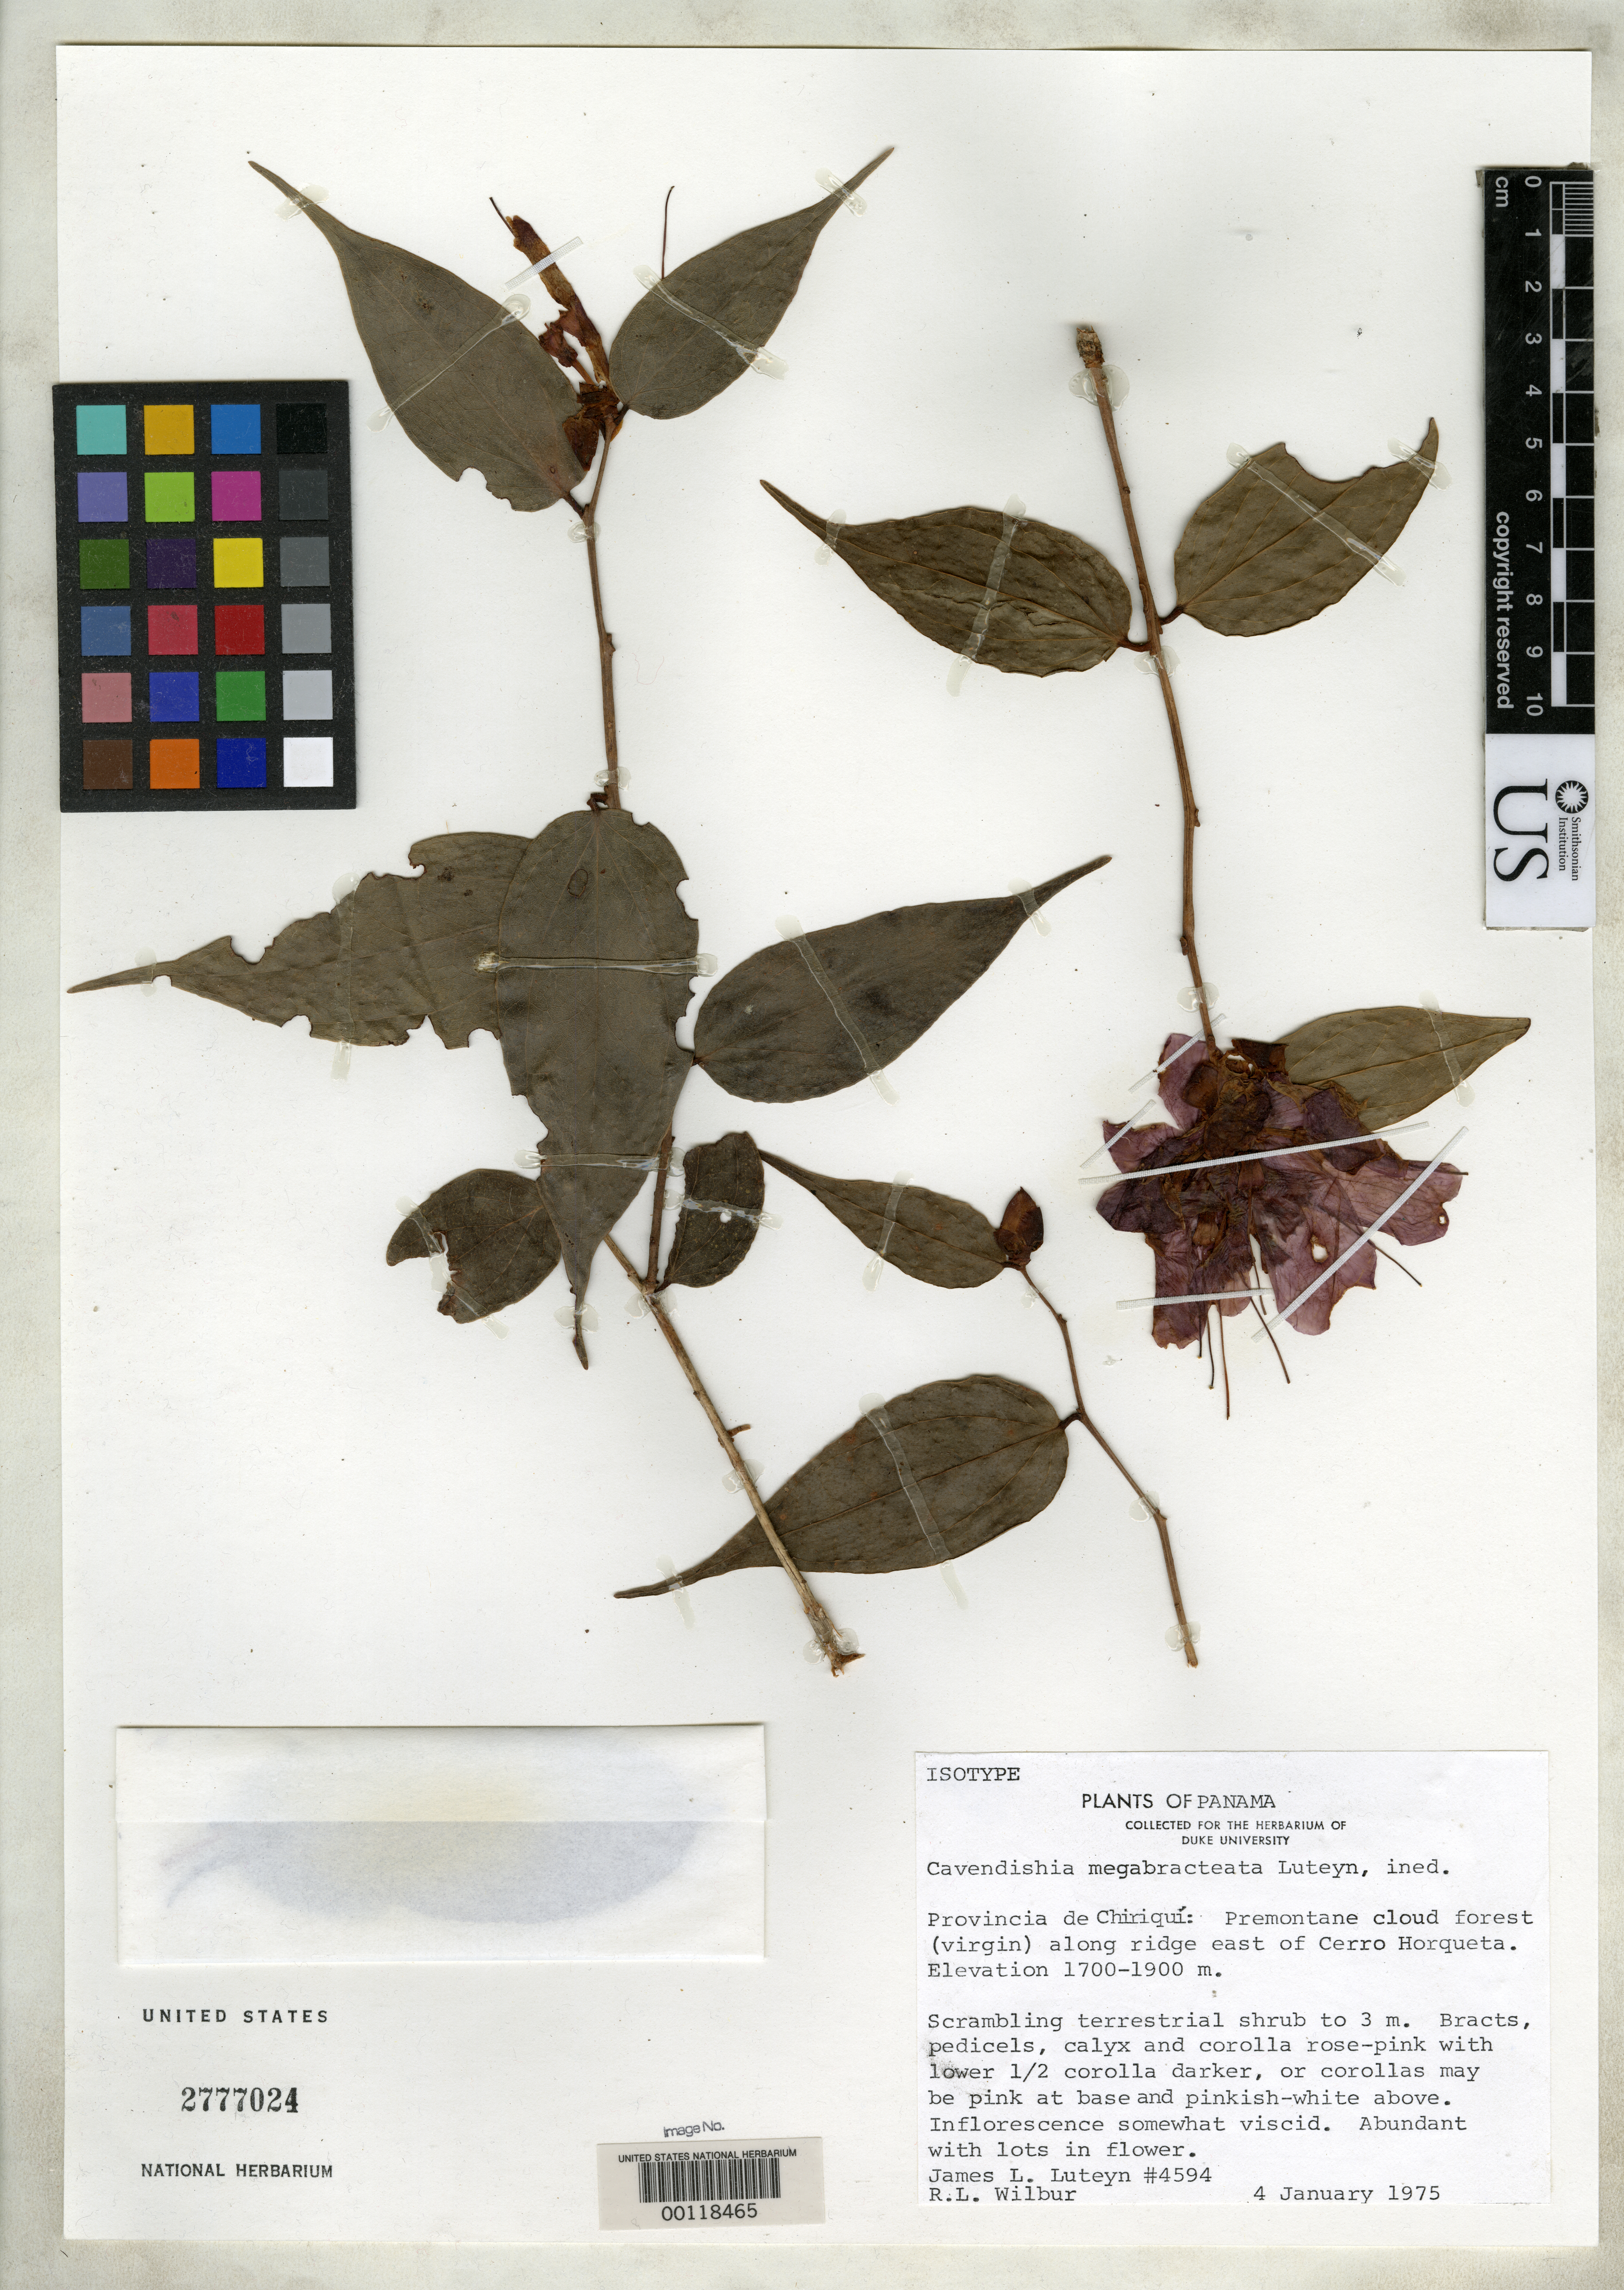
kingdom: Plantae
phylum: Tracheophyta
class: Magnoliopsida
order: Ericales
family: Ericaceae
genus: Cavendishia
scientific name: Cavendishia megabracteata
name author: Luteyn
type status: Isotype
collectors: J. L. Luteyn & R. Wilbur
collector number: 4594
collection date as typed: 04 Jan 1975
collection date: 1975-01-04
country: Panama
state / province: Chiriquí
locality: Cerro Horqueta.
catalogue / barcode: US 2777024